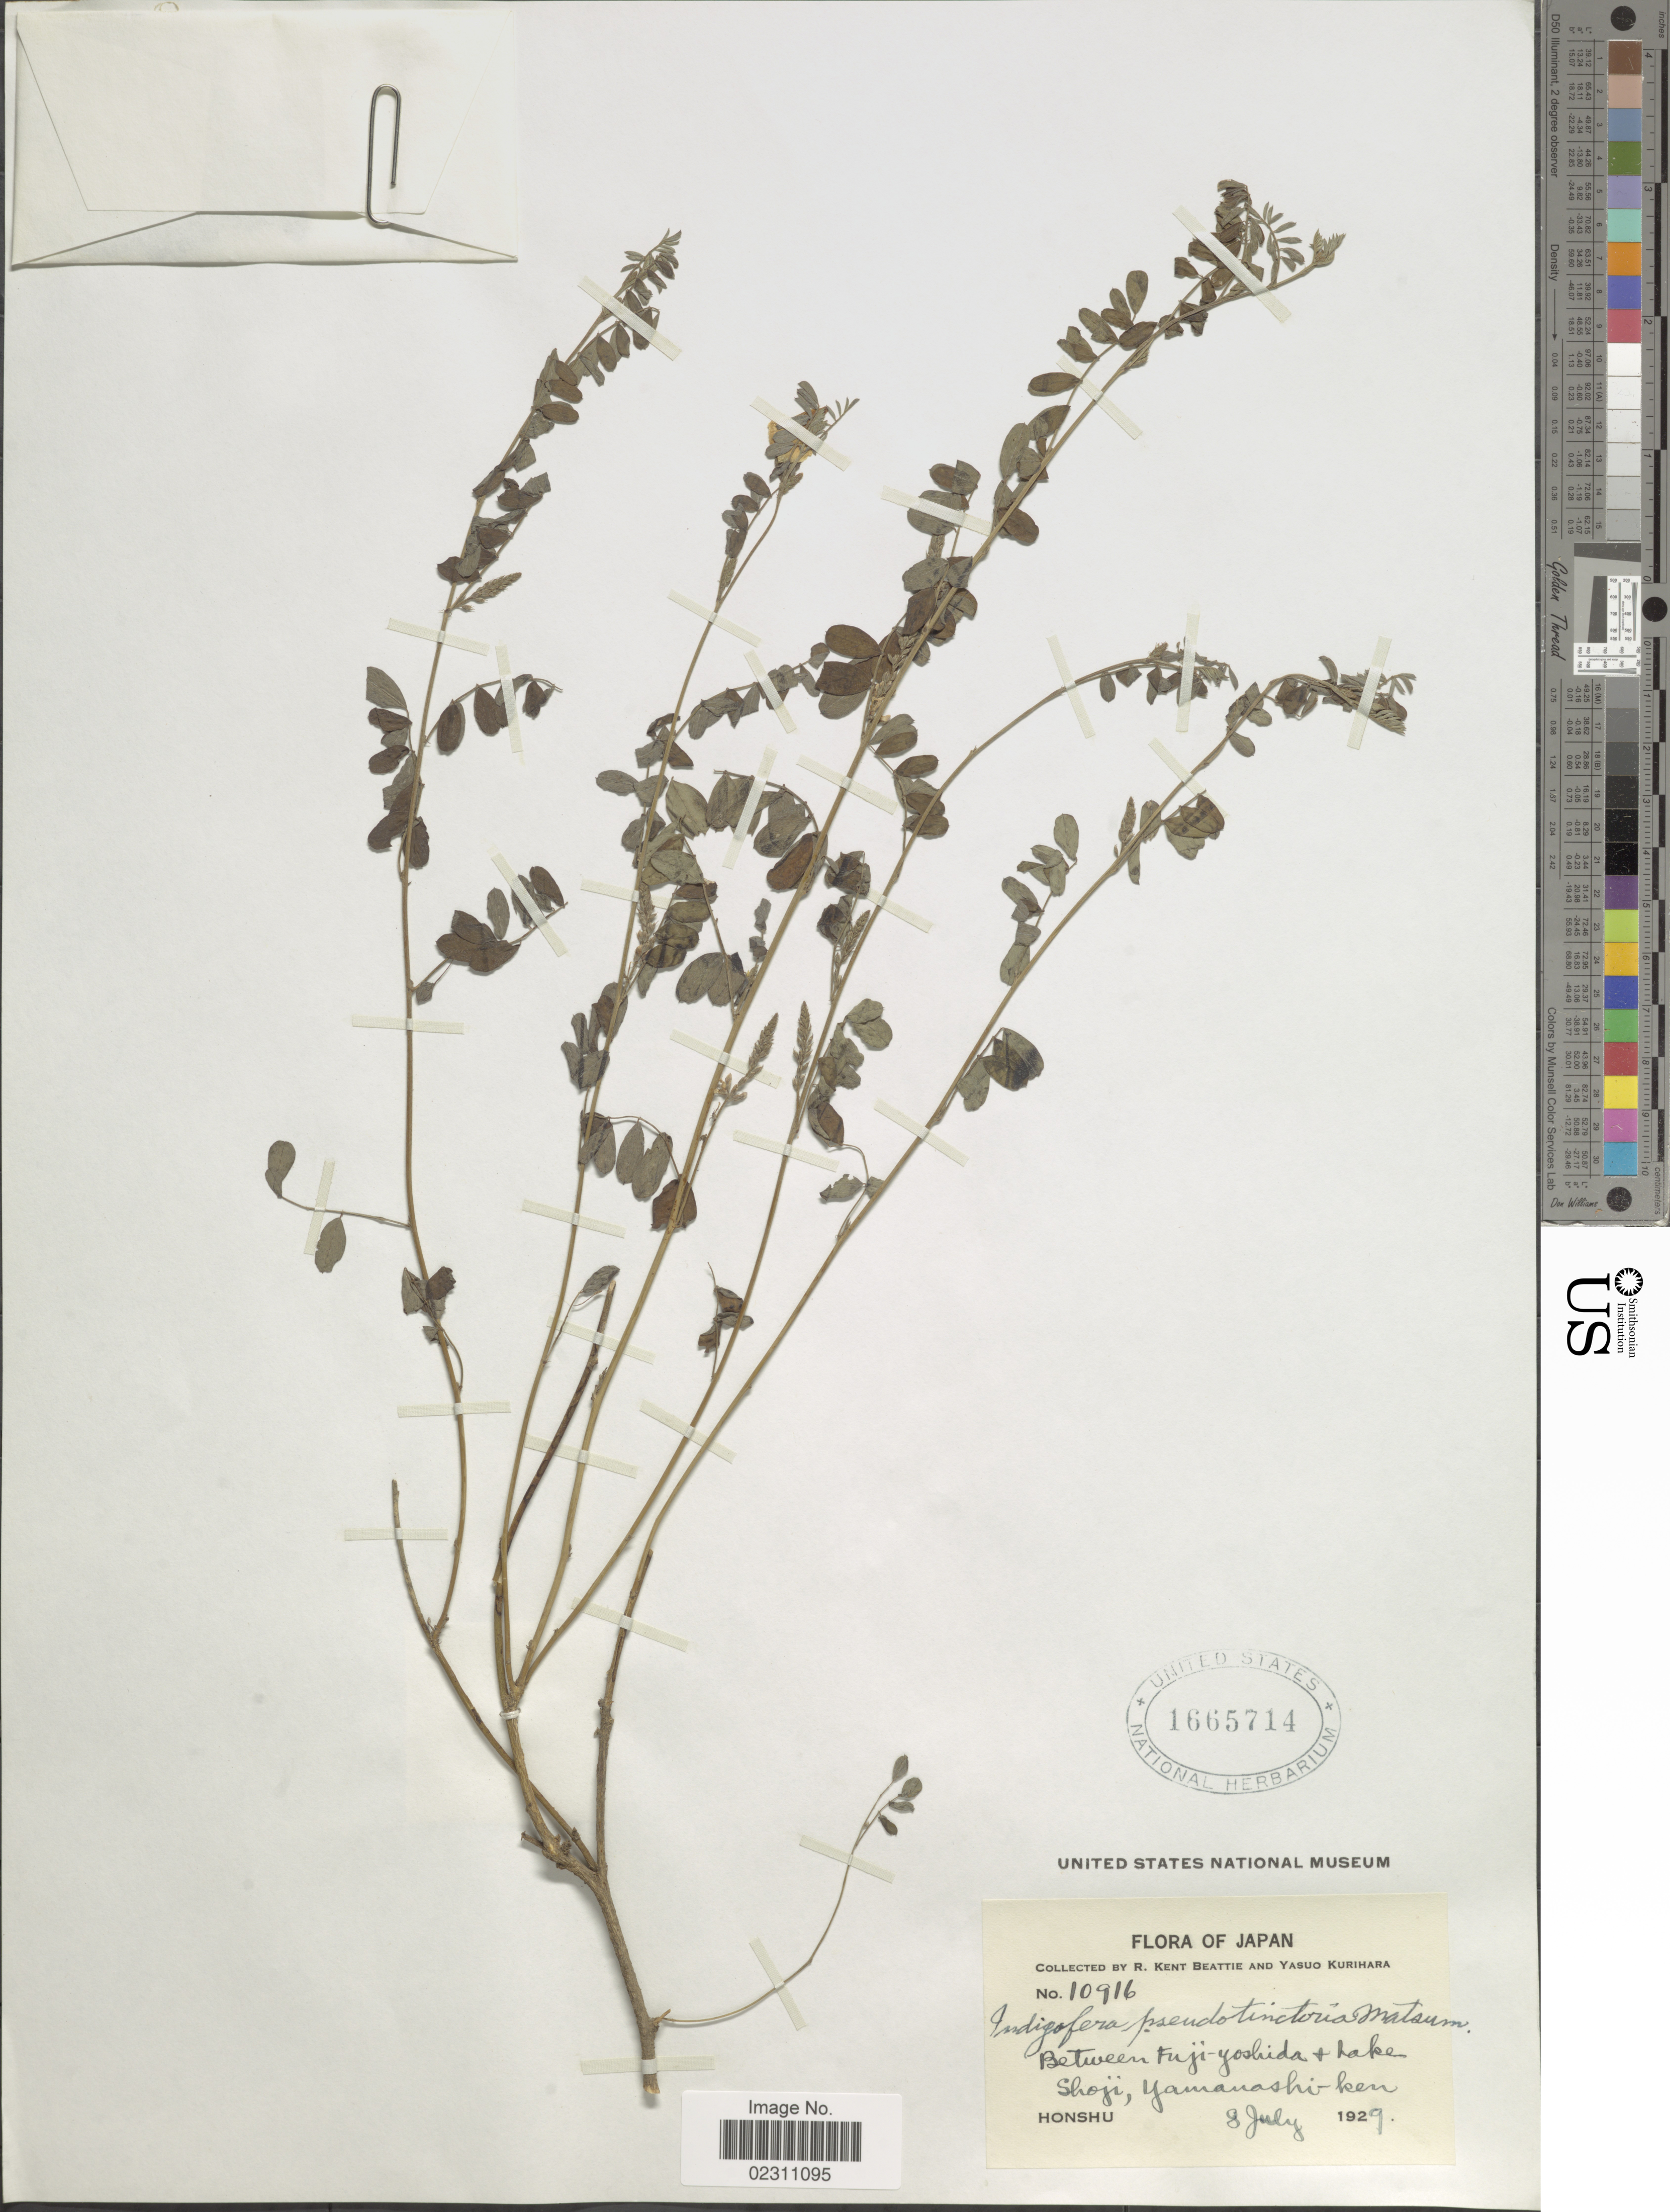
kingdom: Plantae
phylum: Tracheophyta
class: Magnoliopsida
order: Fabales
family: Fabaceae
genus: Indigofera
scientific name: Indigofera pseudotinctoria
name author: Matsum.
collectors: R. K. Beattie & Y. Kurihara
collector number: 10916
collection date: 1929-07-08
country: Japan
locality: Between Fuji-Yoshida + Lake Shoji, Yamanashi-ken, Honshu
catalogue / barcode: US 1665714